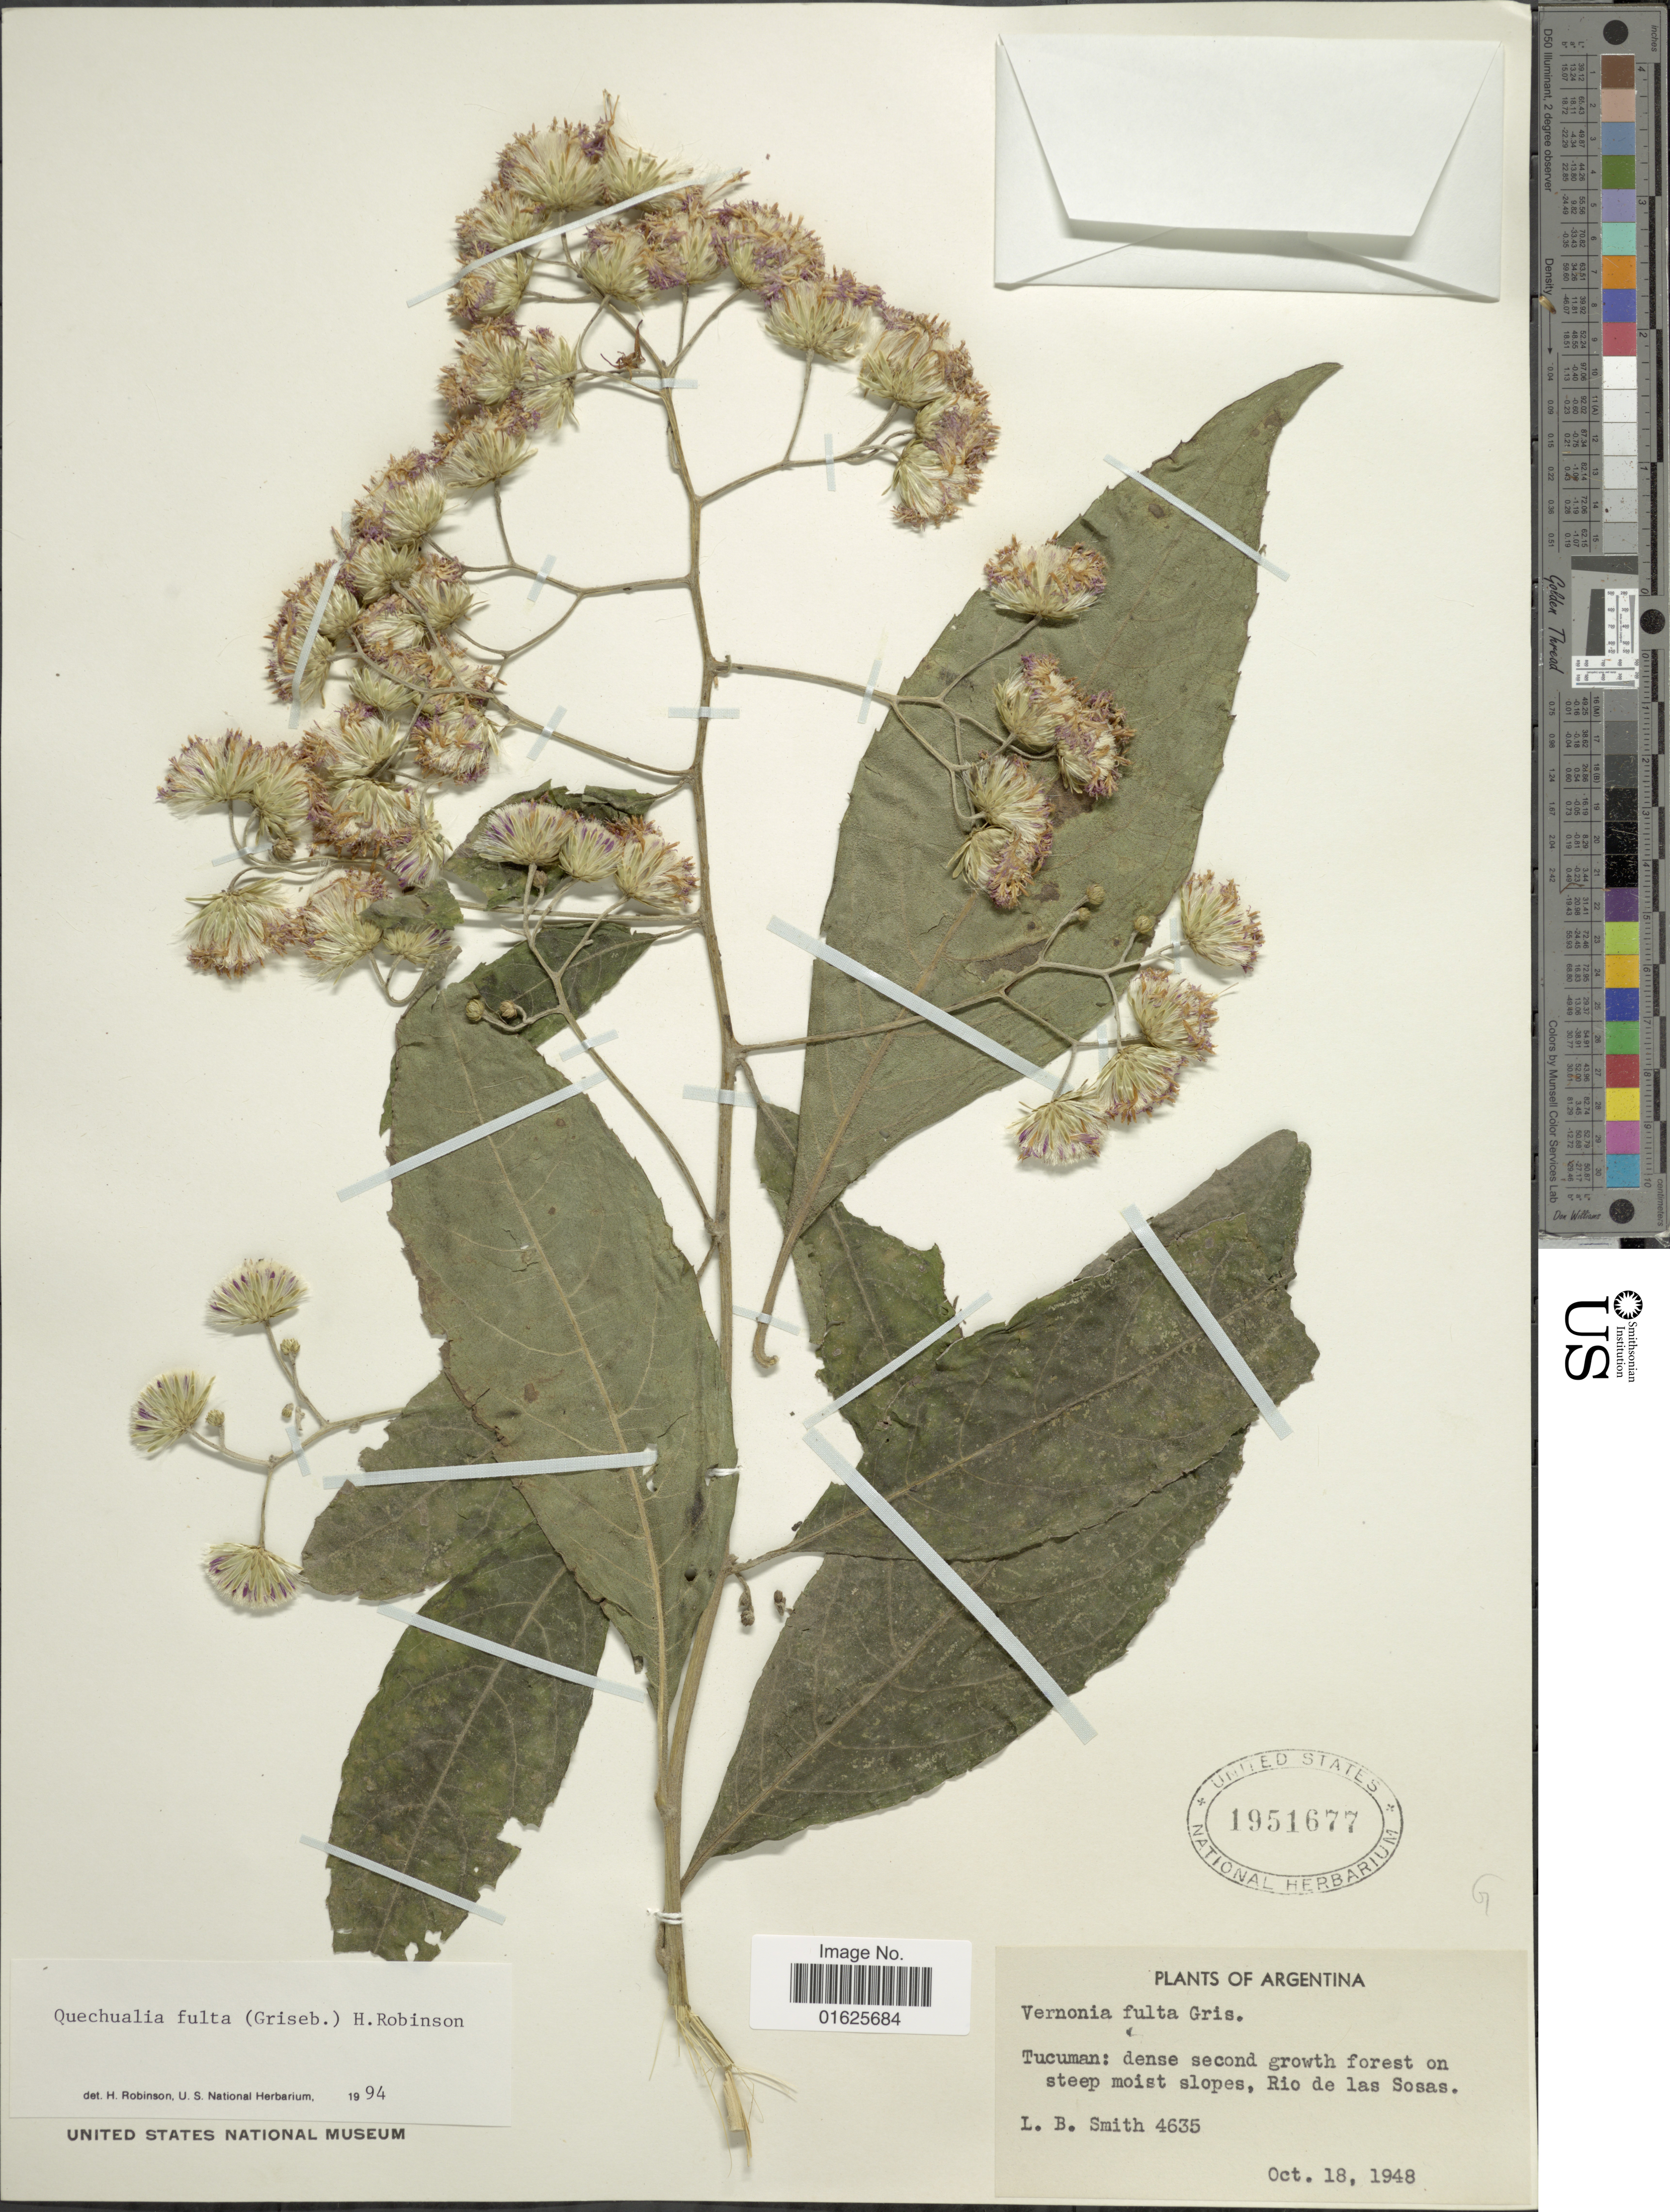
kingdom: Plantae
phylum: Tracheophyta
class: Magnoliopsida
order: Asterales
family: Asteraceae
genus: Quechualia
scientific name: Quechualia fulta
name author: (Griseb.) H. Rob.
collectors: L. Smith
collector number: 4635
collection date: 1948-10-18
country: Argentina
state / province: Tucuman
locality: Dense second growth forest on steep moist slopes, Rio de las Sosas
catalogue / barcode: US 1951677